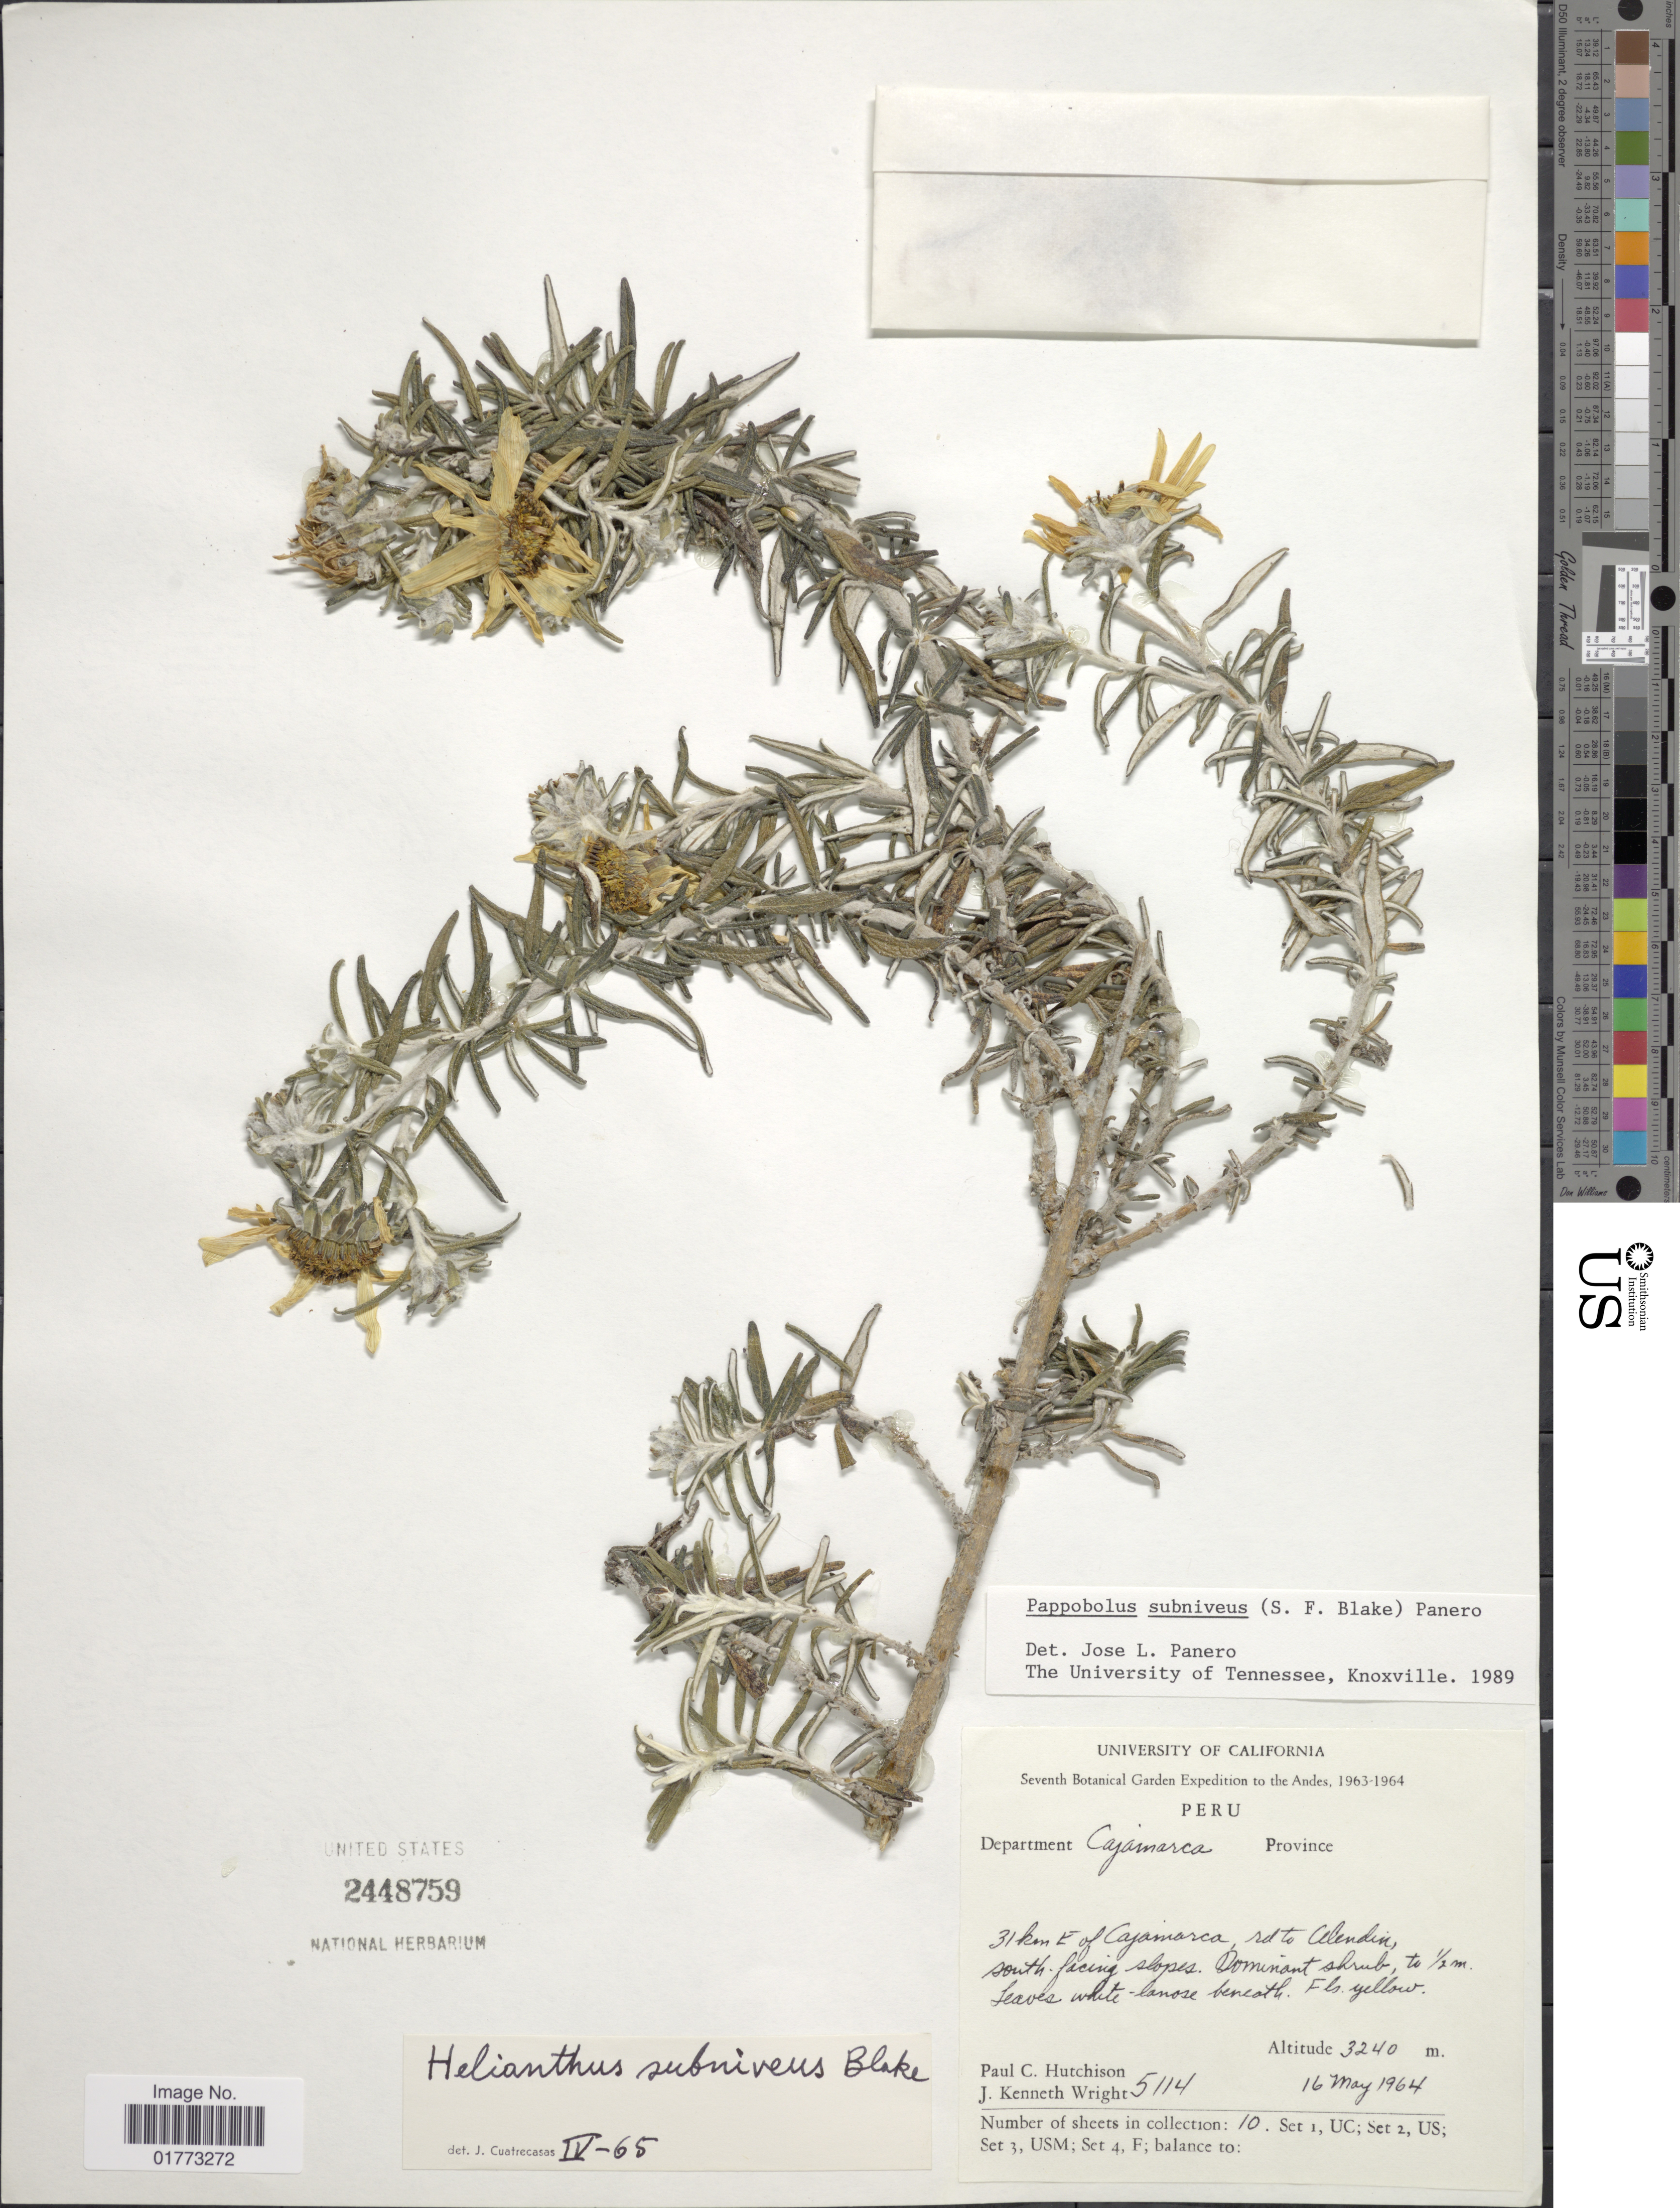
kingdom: Plantae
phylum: Tracheophyta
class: Magnoliopsida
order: Asterales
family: Asteraceae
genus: Pappobolus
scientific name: Pappobolus subniveus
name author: (S.F. Blake) Panero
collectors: P. C. Hutchison & J. K. Wright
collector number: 5114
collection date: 1964-05-16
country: Peru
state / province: Cajamarca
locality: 31 km E of Cajamarca, rd to Celendin, south facing slopes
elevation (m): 3240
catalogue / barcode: US 2448759